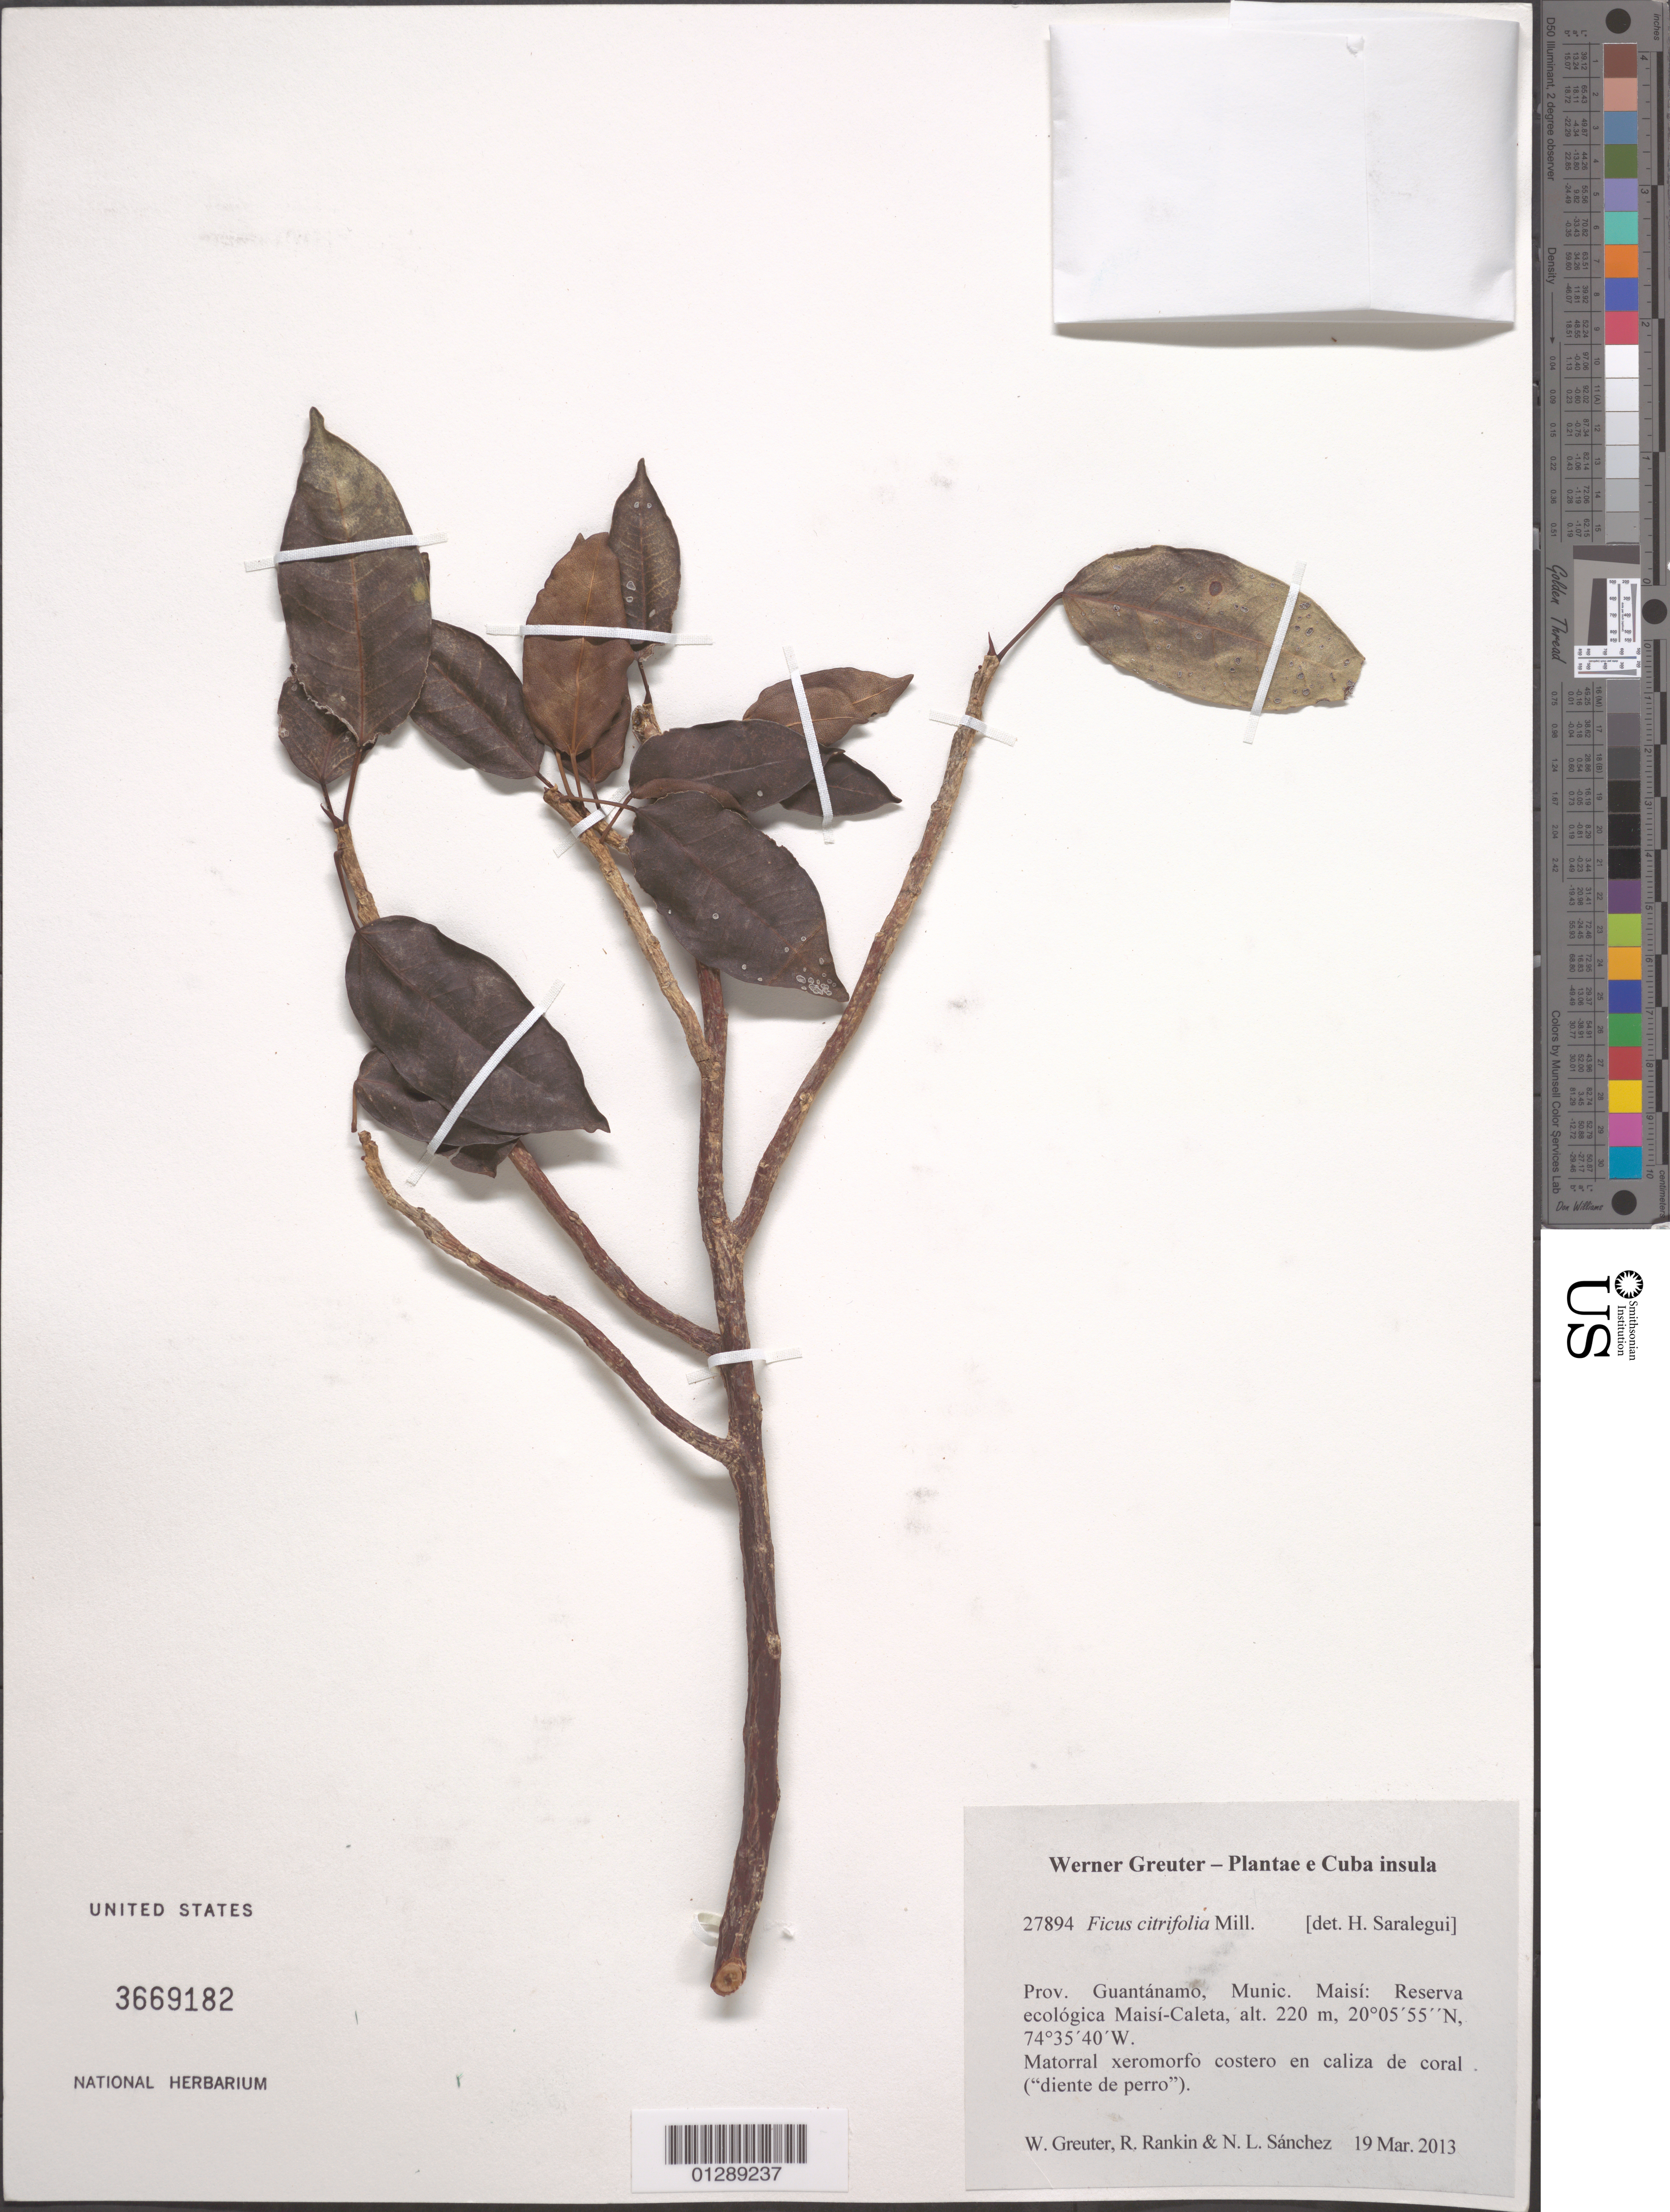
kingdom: Plantae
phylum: Tracheophyta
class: Magnoliopsida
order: Rosales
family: Moraceae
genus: Ficus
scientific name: Ficus citrifolia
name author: Mill.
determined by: Saralegui Boza, H., (HAJB), Jardin Botanico Nacional (Habana)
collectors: W. R. Greuter, R. Rankin Rodriguez & N. Sanchez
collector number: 27894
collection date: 2013-03-19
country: Cuba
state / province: Guantanamo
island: Cuba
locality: Munic. Maisí: Reserva Ecológica Maisí-Caleta.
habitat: Matorral xeromorfo costero en caliza de coral ("diente de perro").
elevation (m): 220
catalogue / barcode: US 3669182